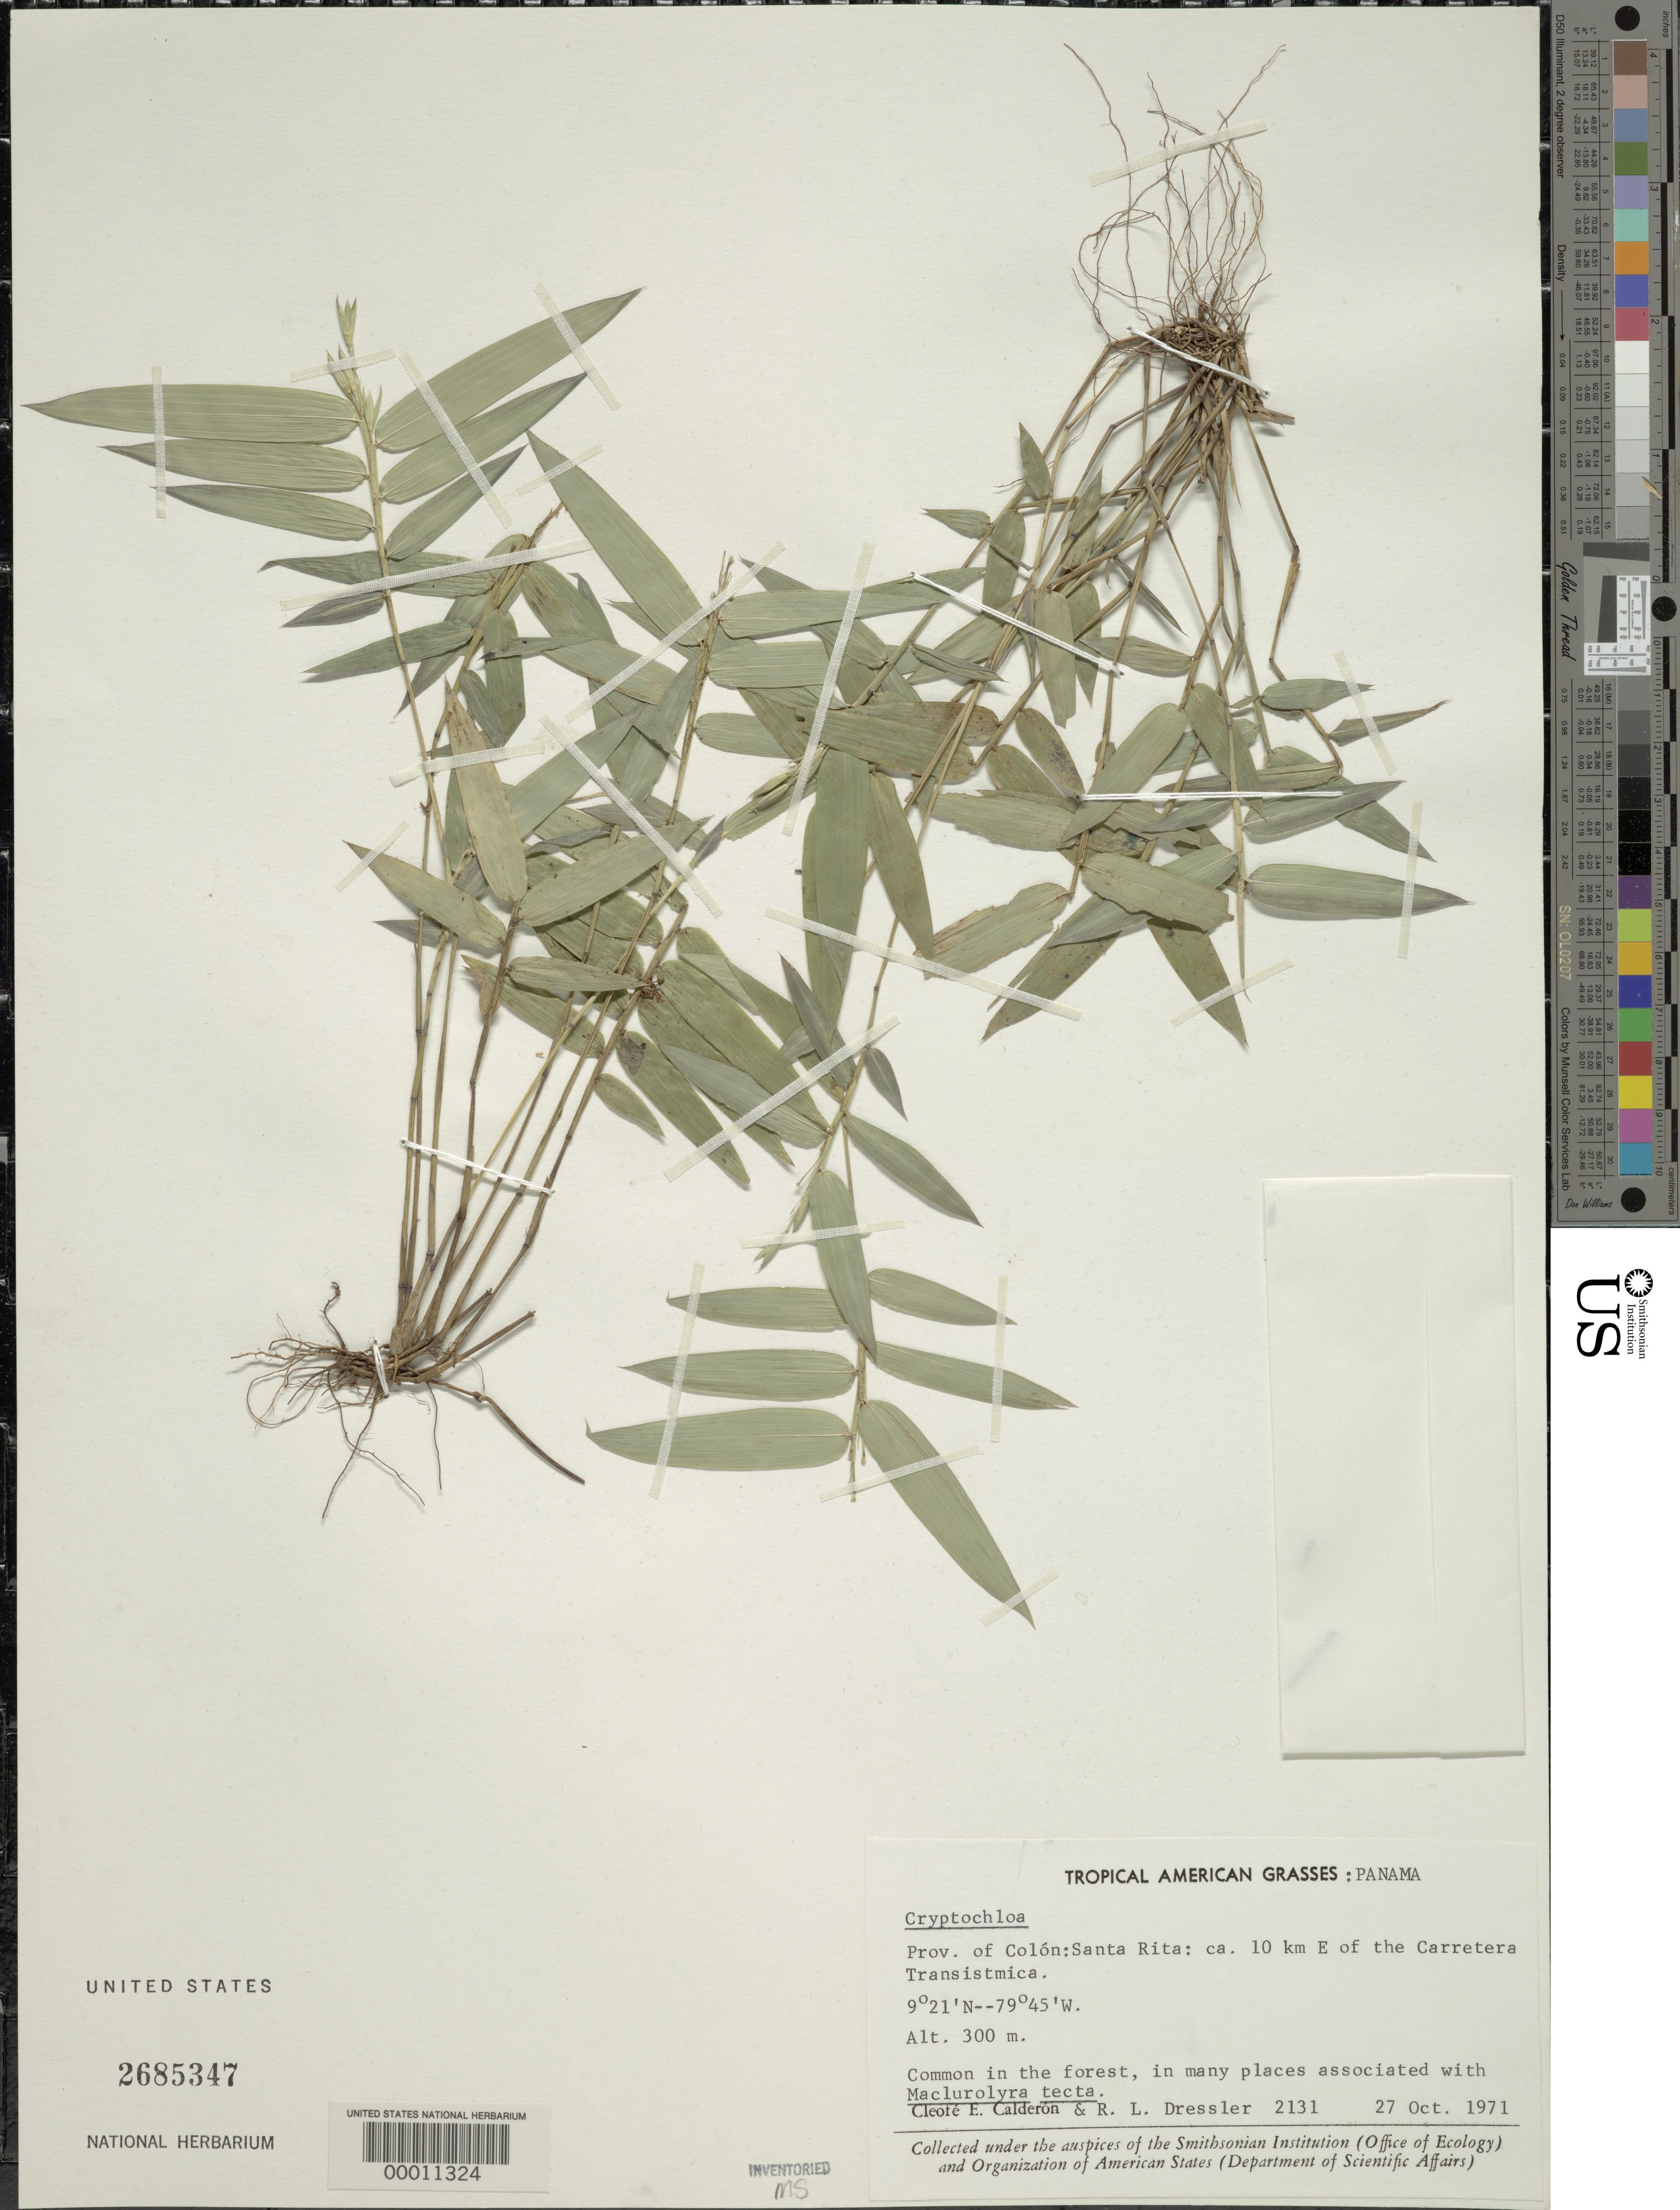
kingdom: Plantae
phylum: Tracheophyta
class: Liliopsida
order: Poales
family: Poaceae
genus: Cryptochloa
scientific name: Cryptochloa variana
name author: Swallen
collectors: C. E. Calderón & R. Dressler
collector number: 2131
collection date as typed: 27 Oct 1971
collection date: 1971-10-27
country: Panama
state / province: Colón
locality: Santa Rita, Carretera Trans-Istmica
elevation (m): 300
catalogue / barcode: US 2685347